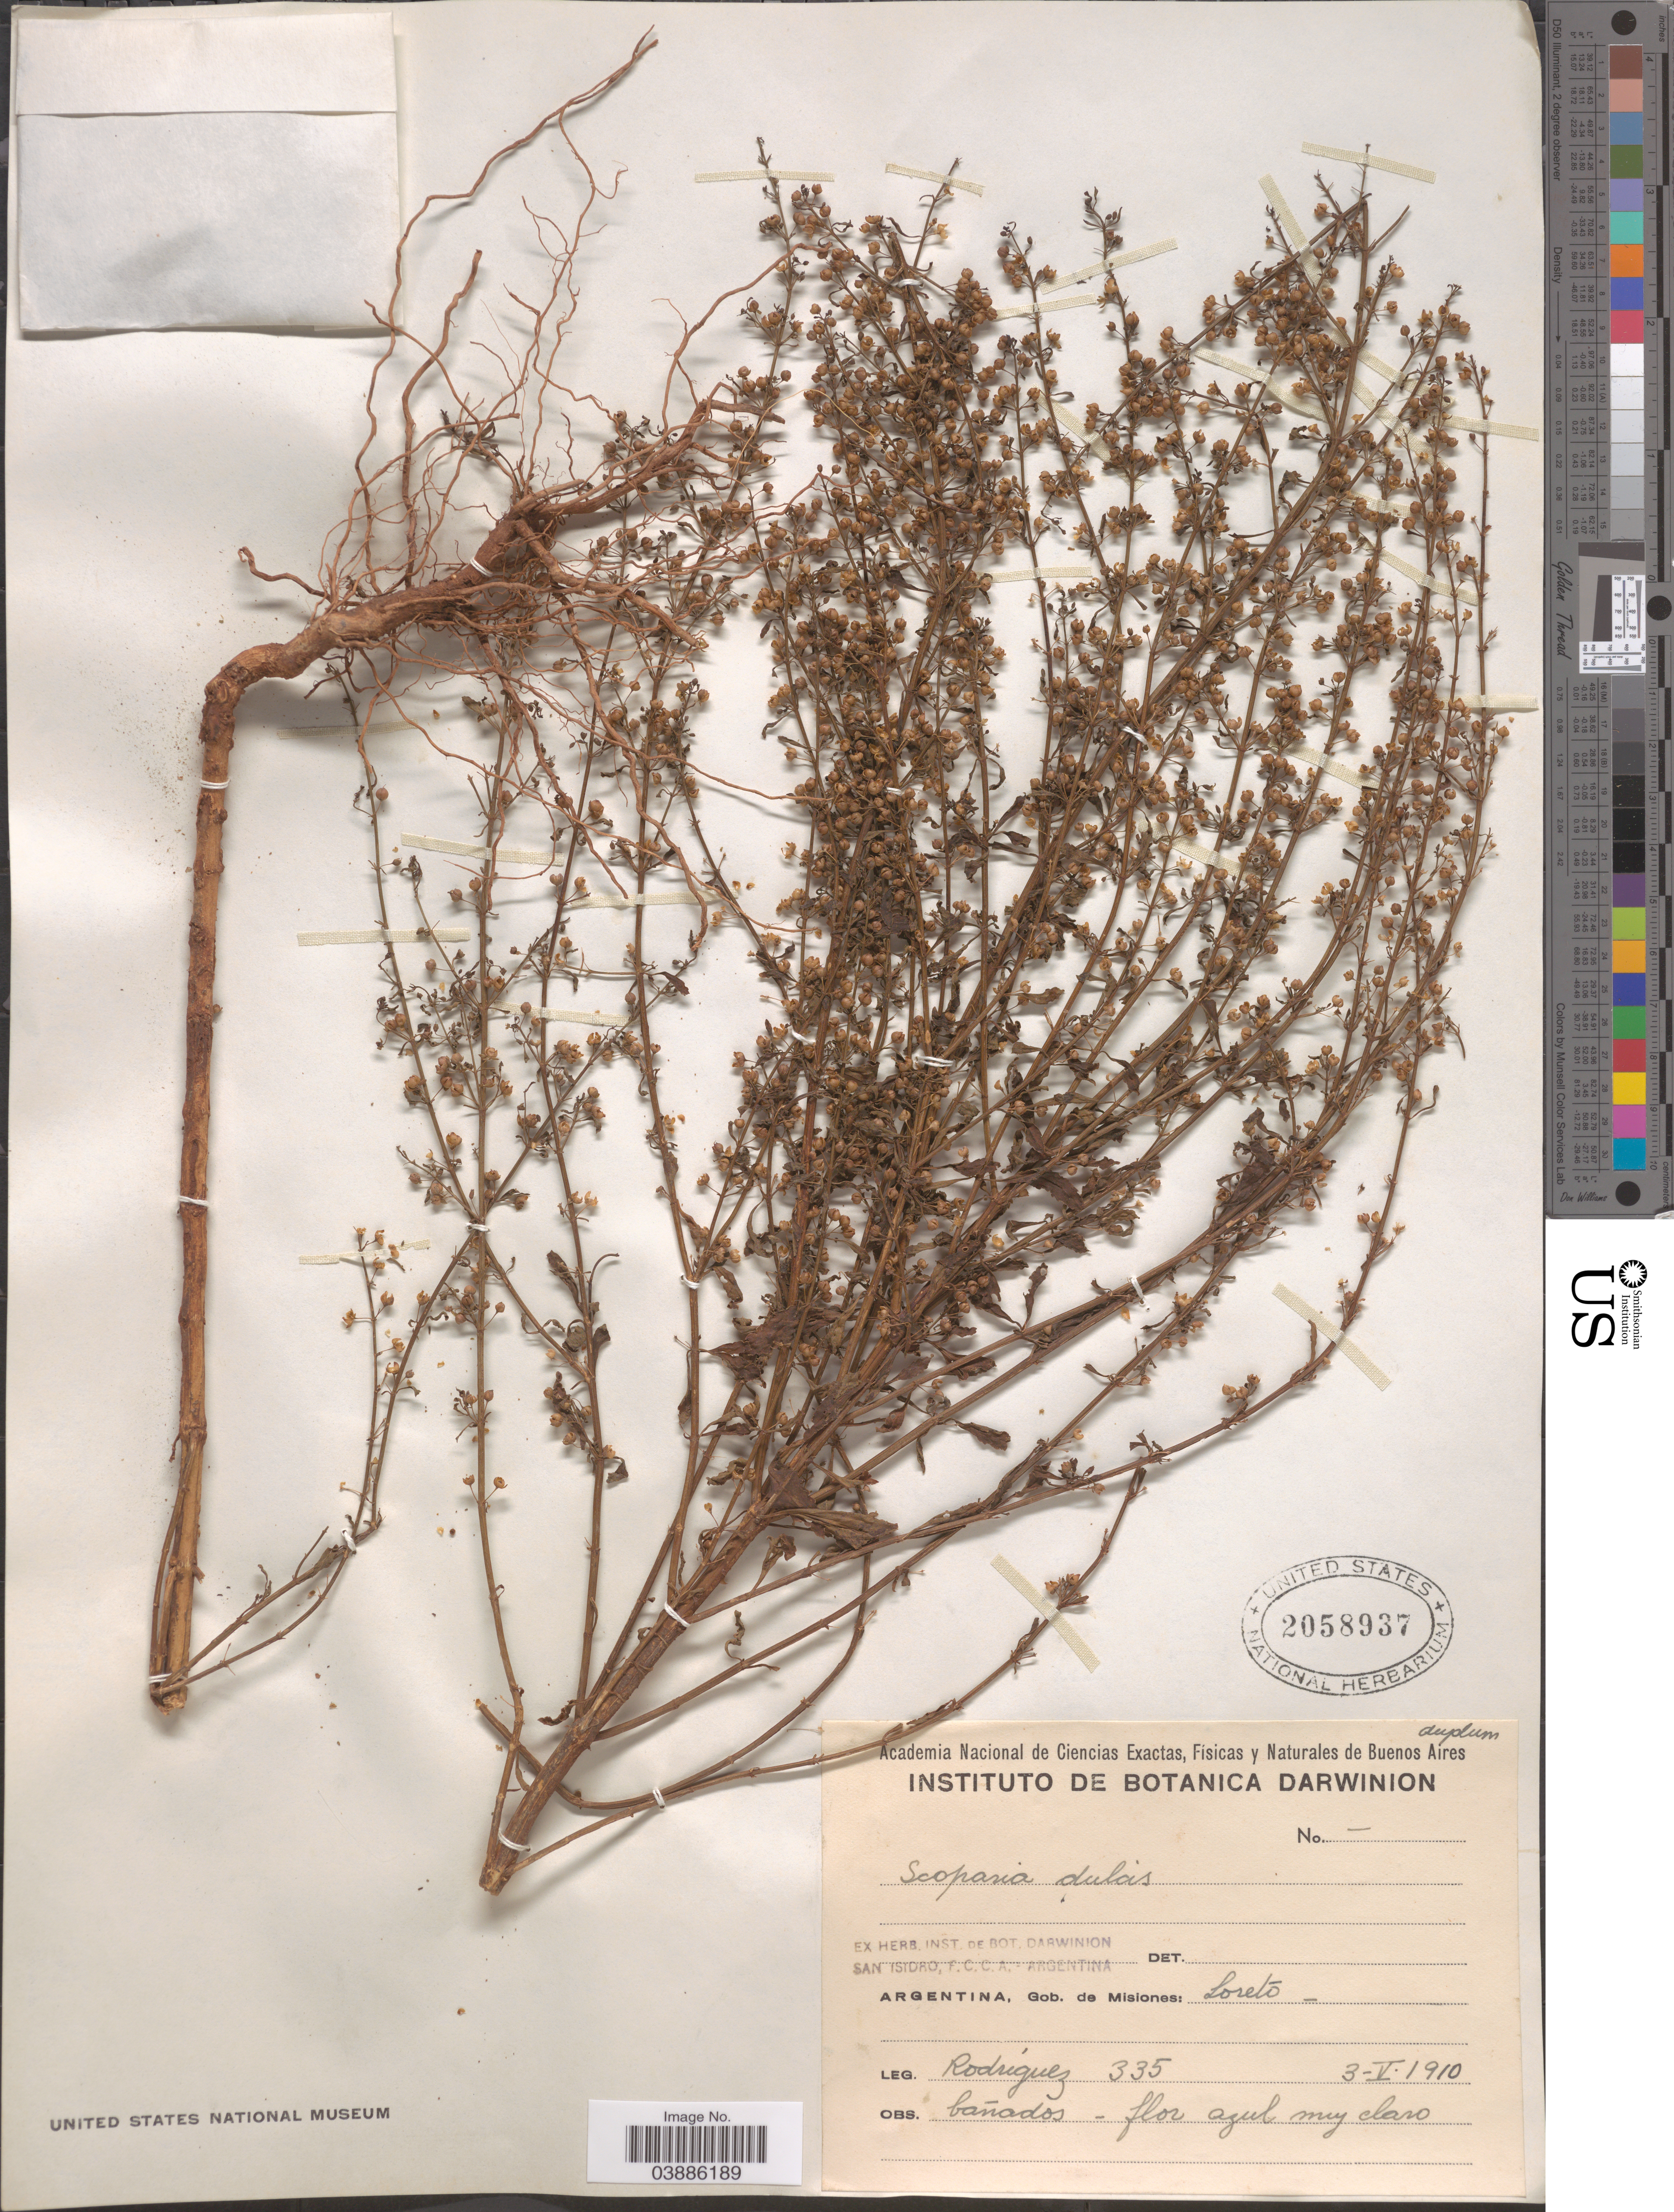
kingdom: Plantae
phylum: Tracheophyta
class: Magnoliopsida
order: Lamiales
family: Plantaginaceae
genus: Scoparia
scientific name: Scoparia dulcis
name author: L.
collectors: Rodriguez, --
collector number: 335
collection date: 1910-05-03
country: Argentina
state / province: Misiones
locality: Gob. de Misiones: Loreto.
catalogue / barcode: US 2058937